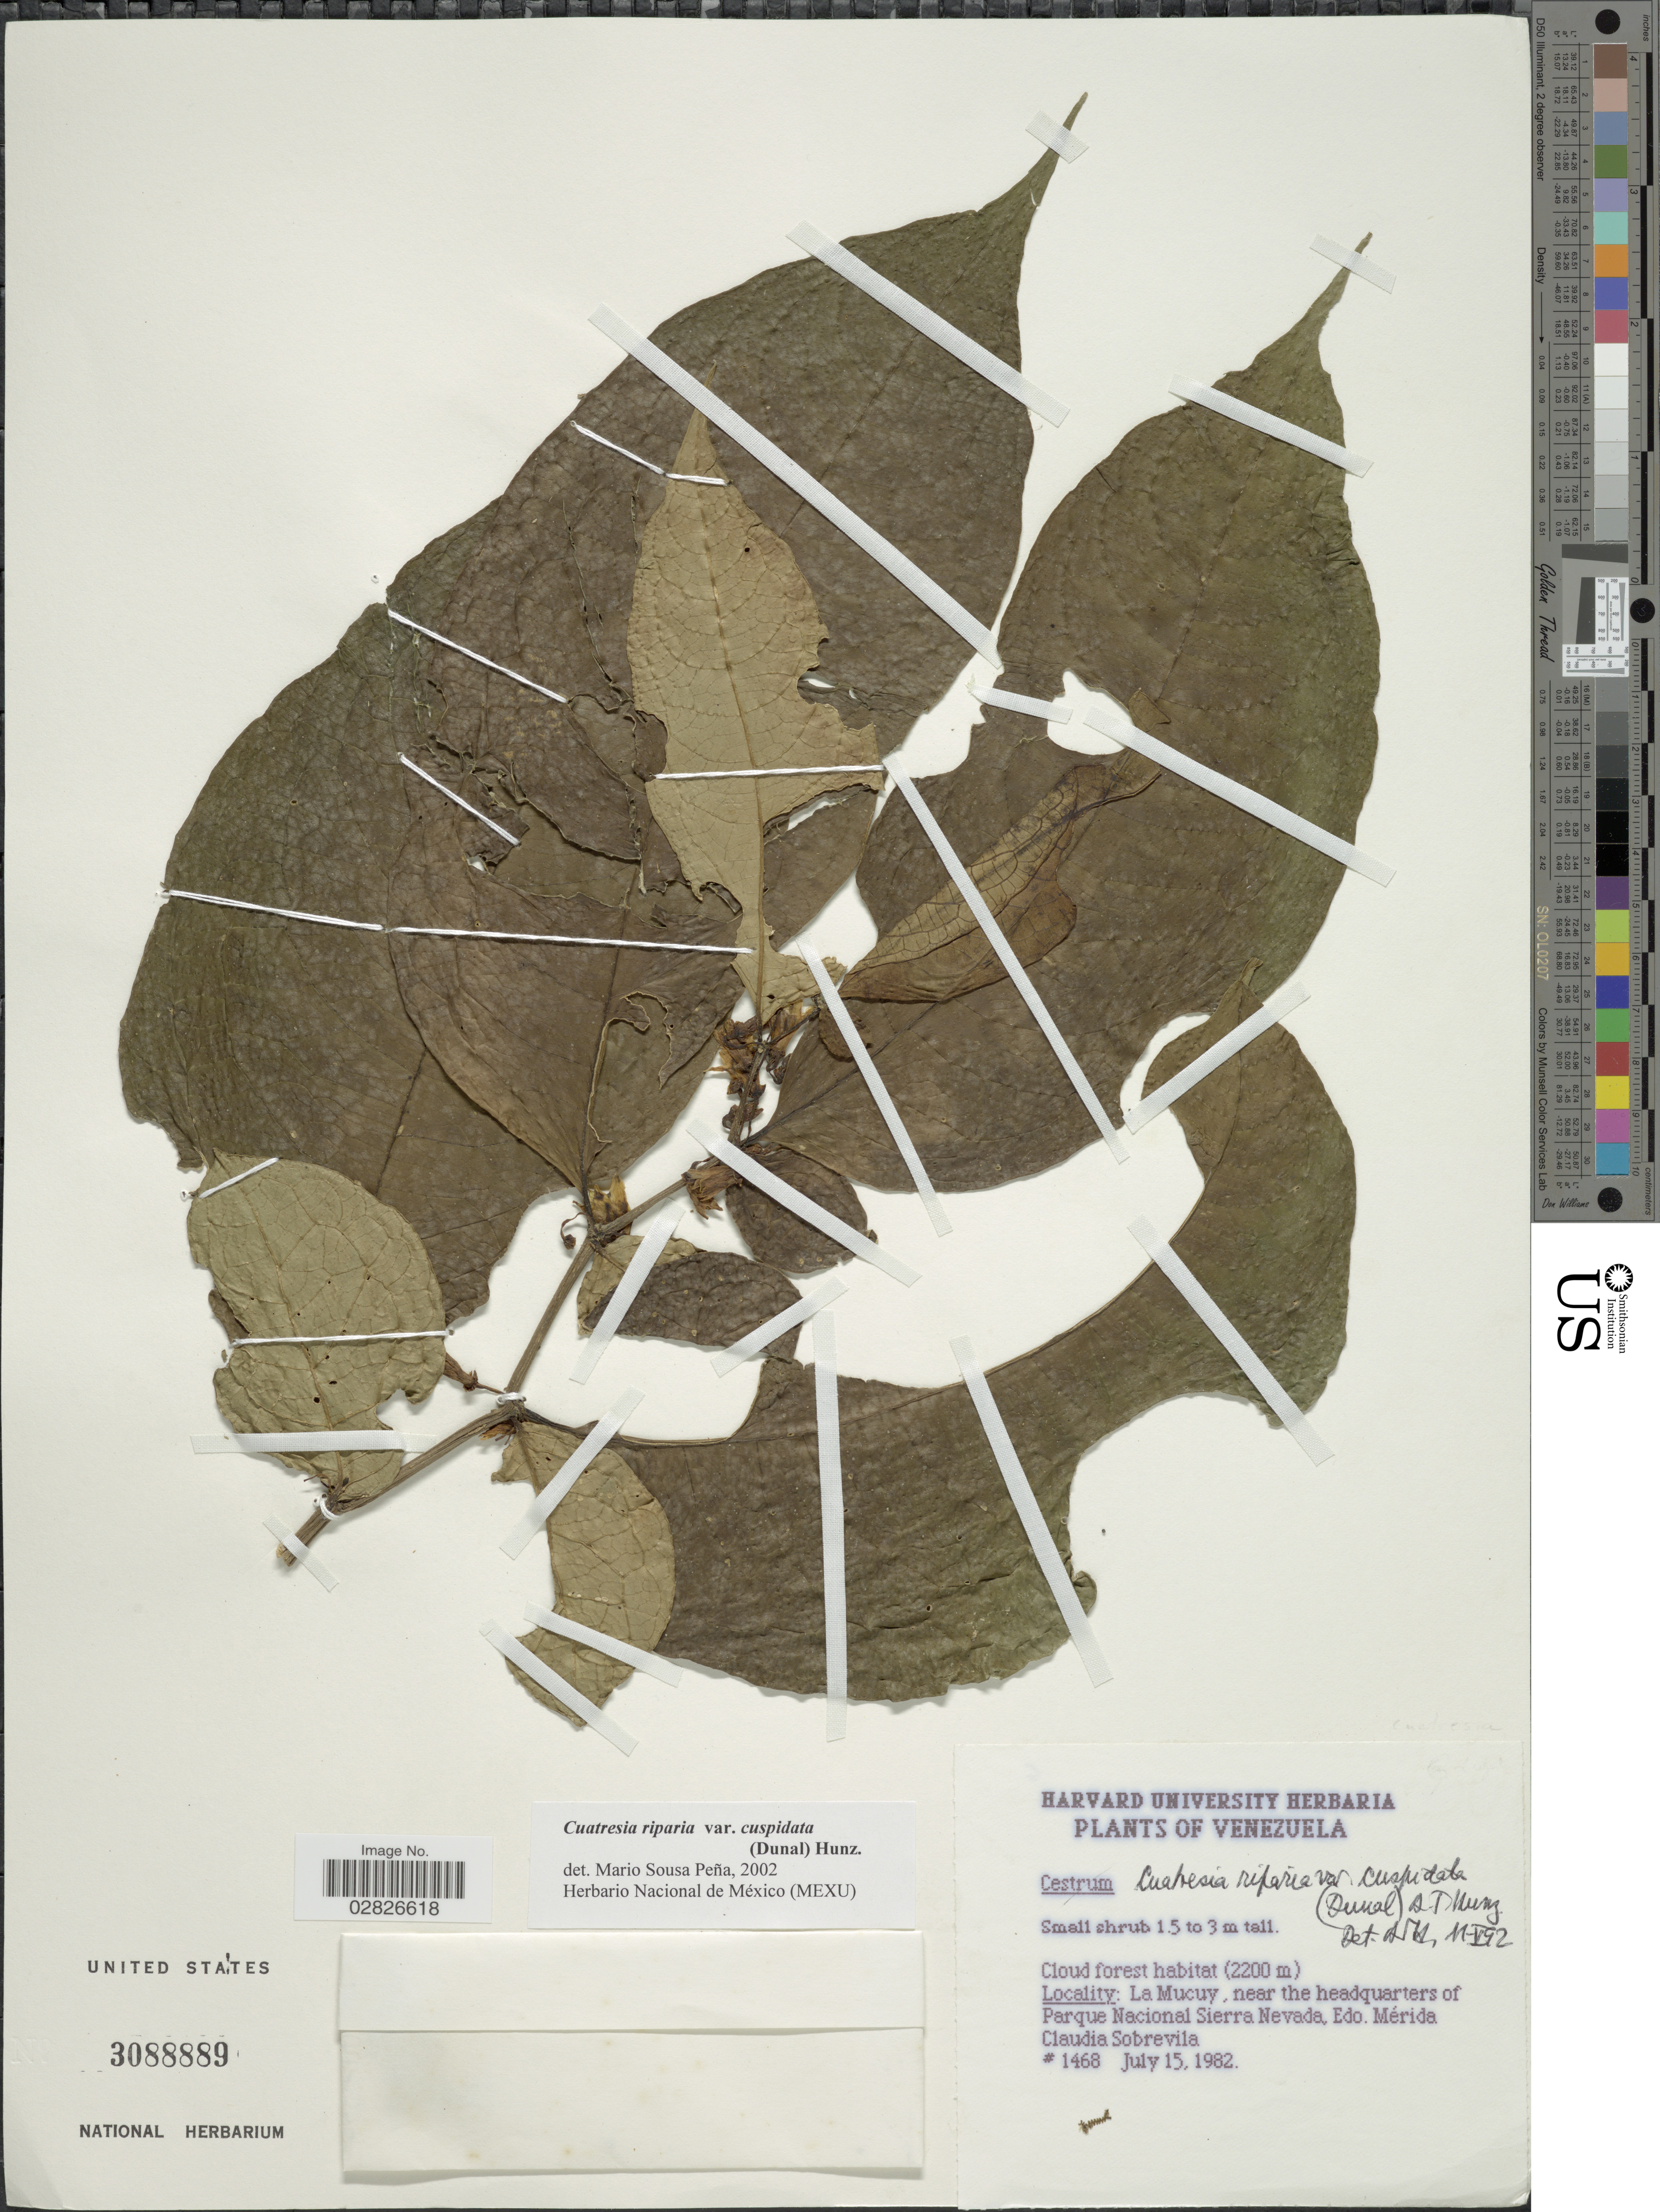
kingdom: Plantae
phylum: Tracheophyta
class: Magnoliopsida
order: Solanales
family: Solanaceae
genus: Cuatresia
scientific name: Cuatresia riparia var. cuspidata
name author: (Dunal) Hunz.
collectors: C. Sobrevila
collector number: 1468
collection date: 1982-07-15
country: Venezuela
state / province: Mérida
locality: La Mucuy, near the headquarters of Parque Nacional Sierra Nevada.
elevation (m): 2200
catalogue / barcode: US 3088889